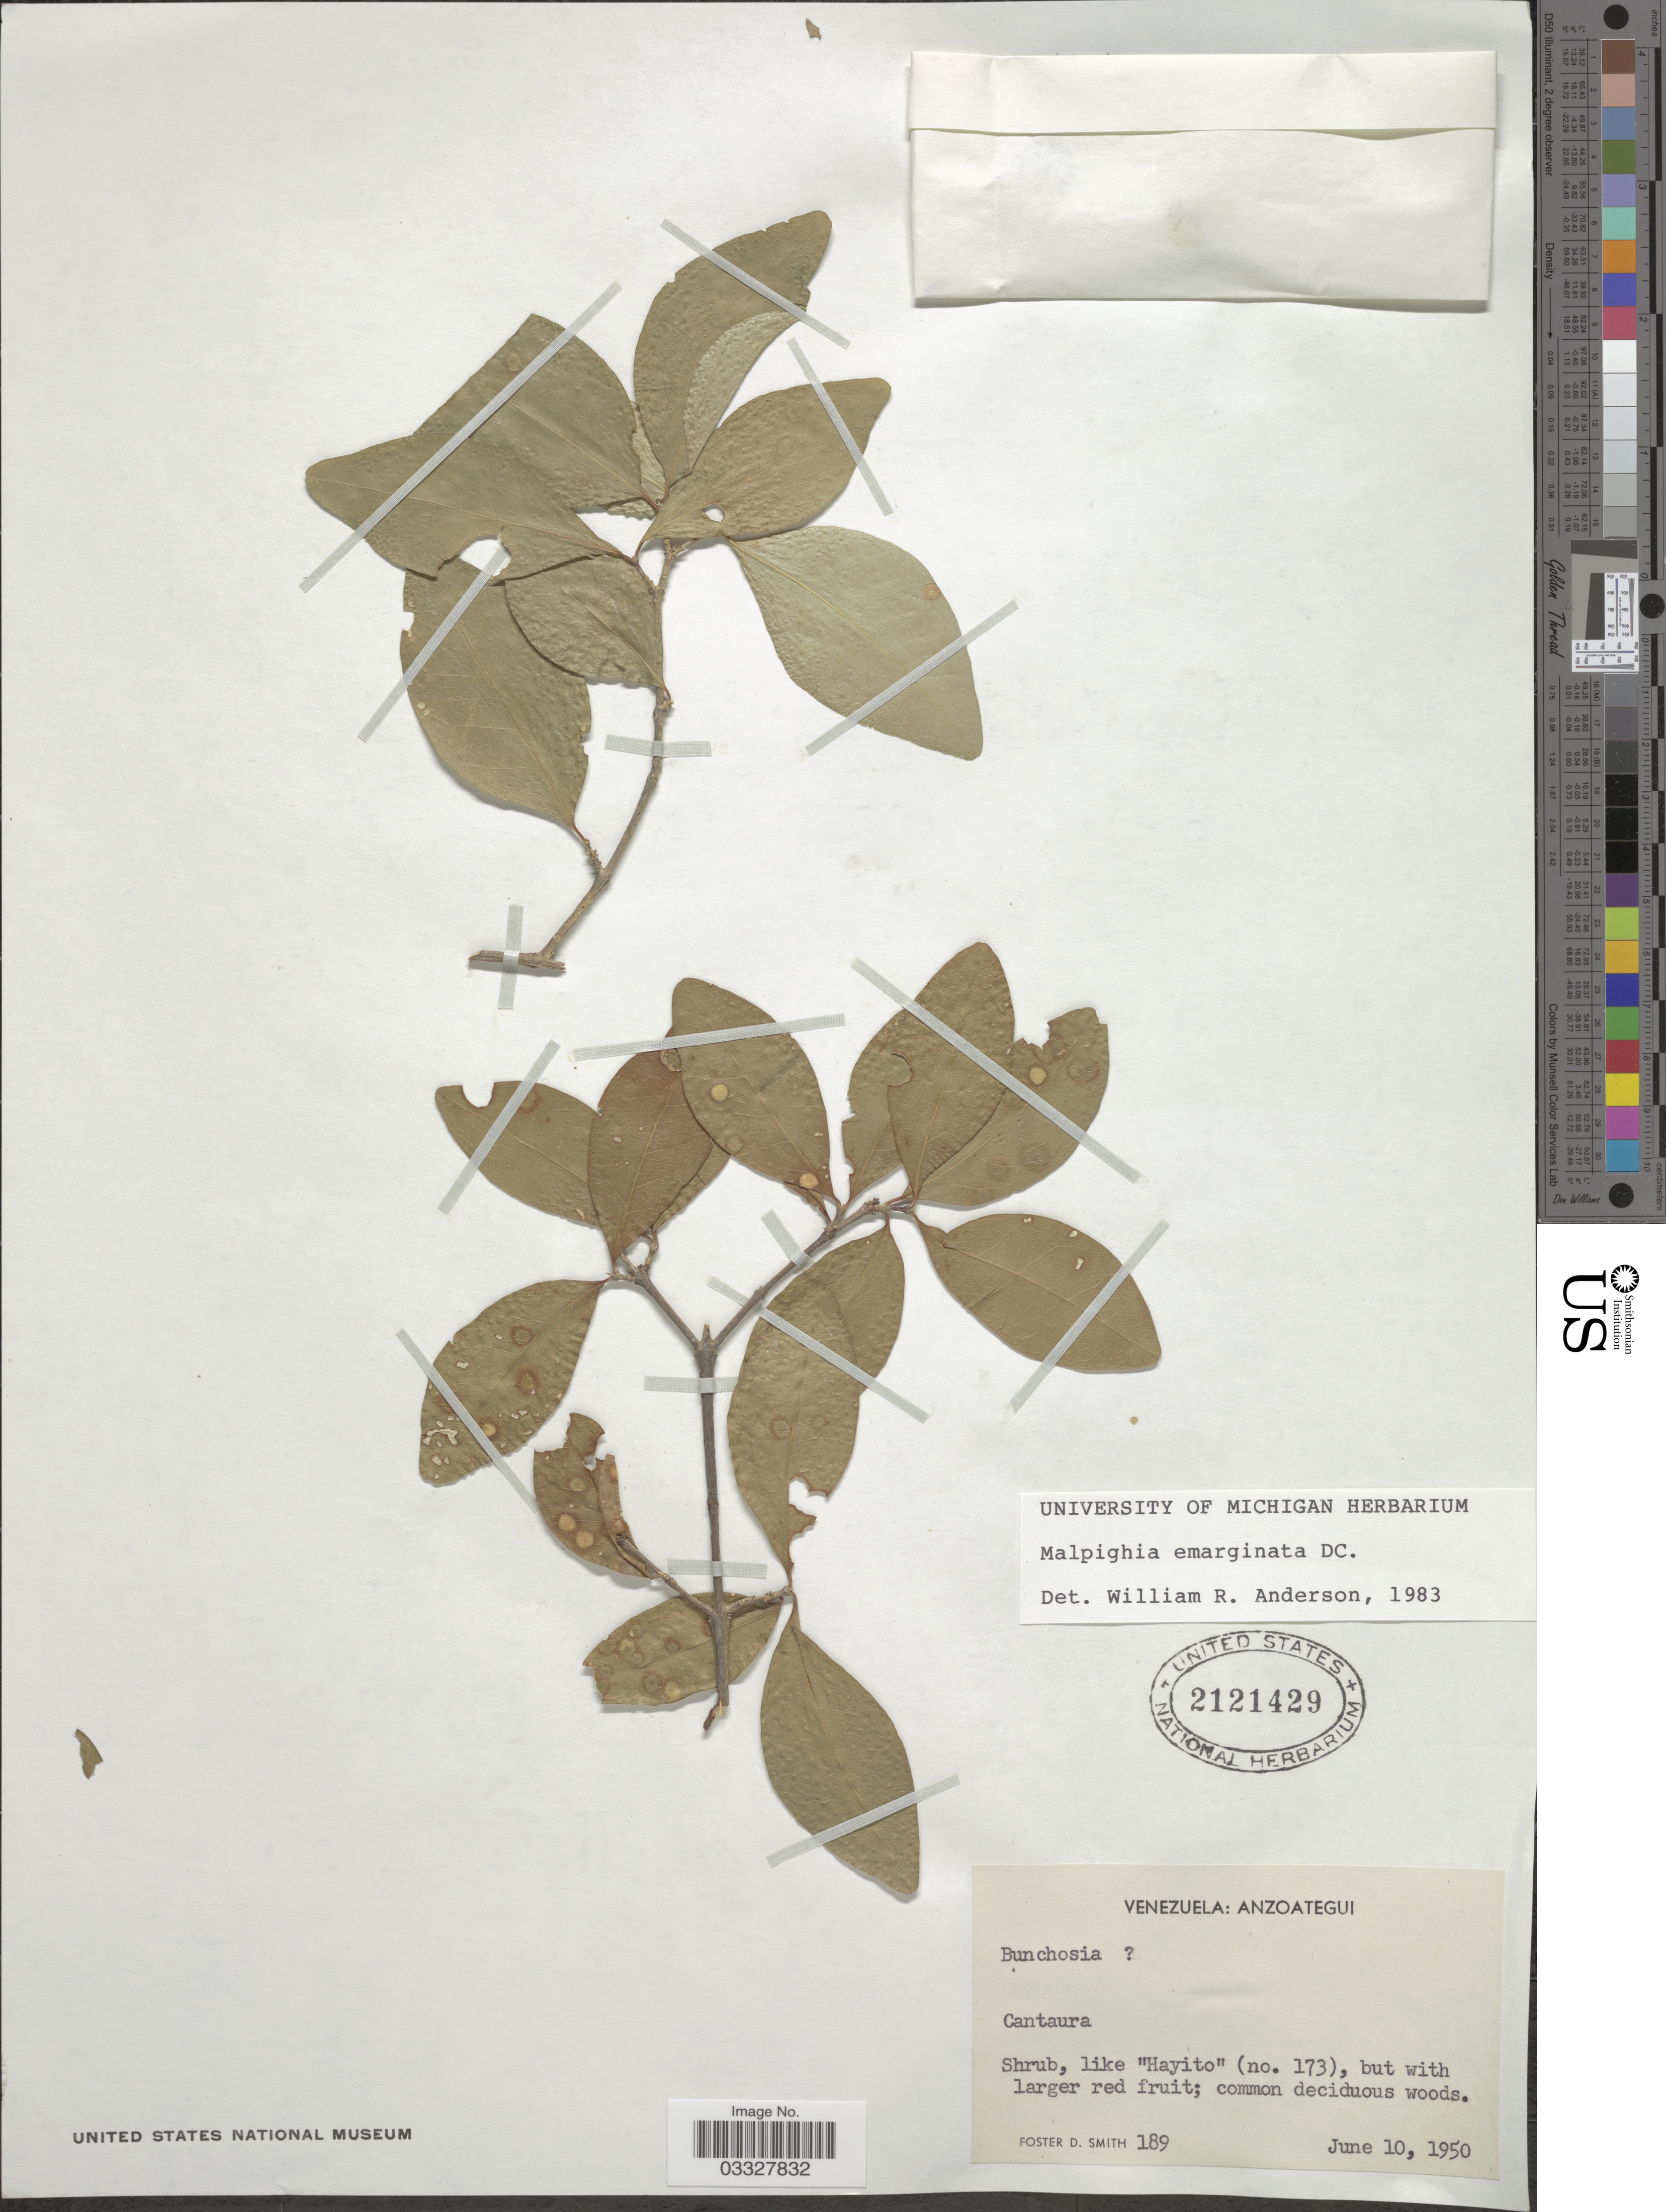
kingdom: Plantae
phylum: Tracheophyta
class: Magnoliopsida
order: Malpighiales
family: Malpighiaceae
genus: Malpighia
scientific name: Malpighia emarginata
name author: DC.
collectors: F. Smith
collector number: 189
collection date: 1950-06-10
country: Venezuela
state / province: Anzoategui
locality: Cantaura.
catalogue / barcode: US 2121429